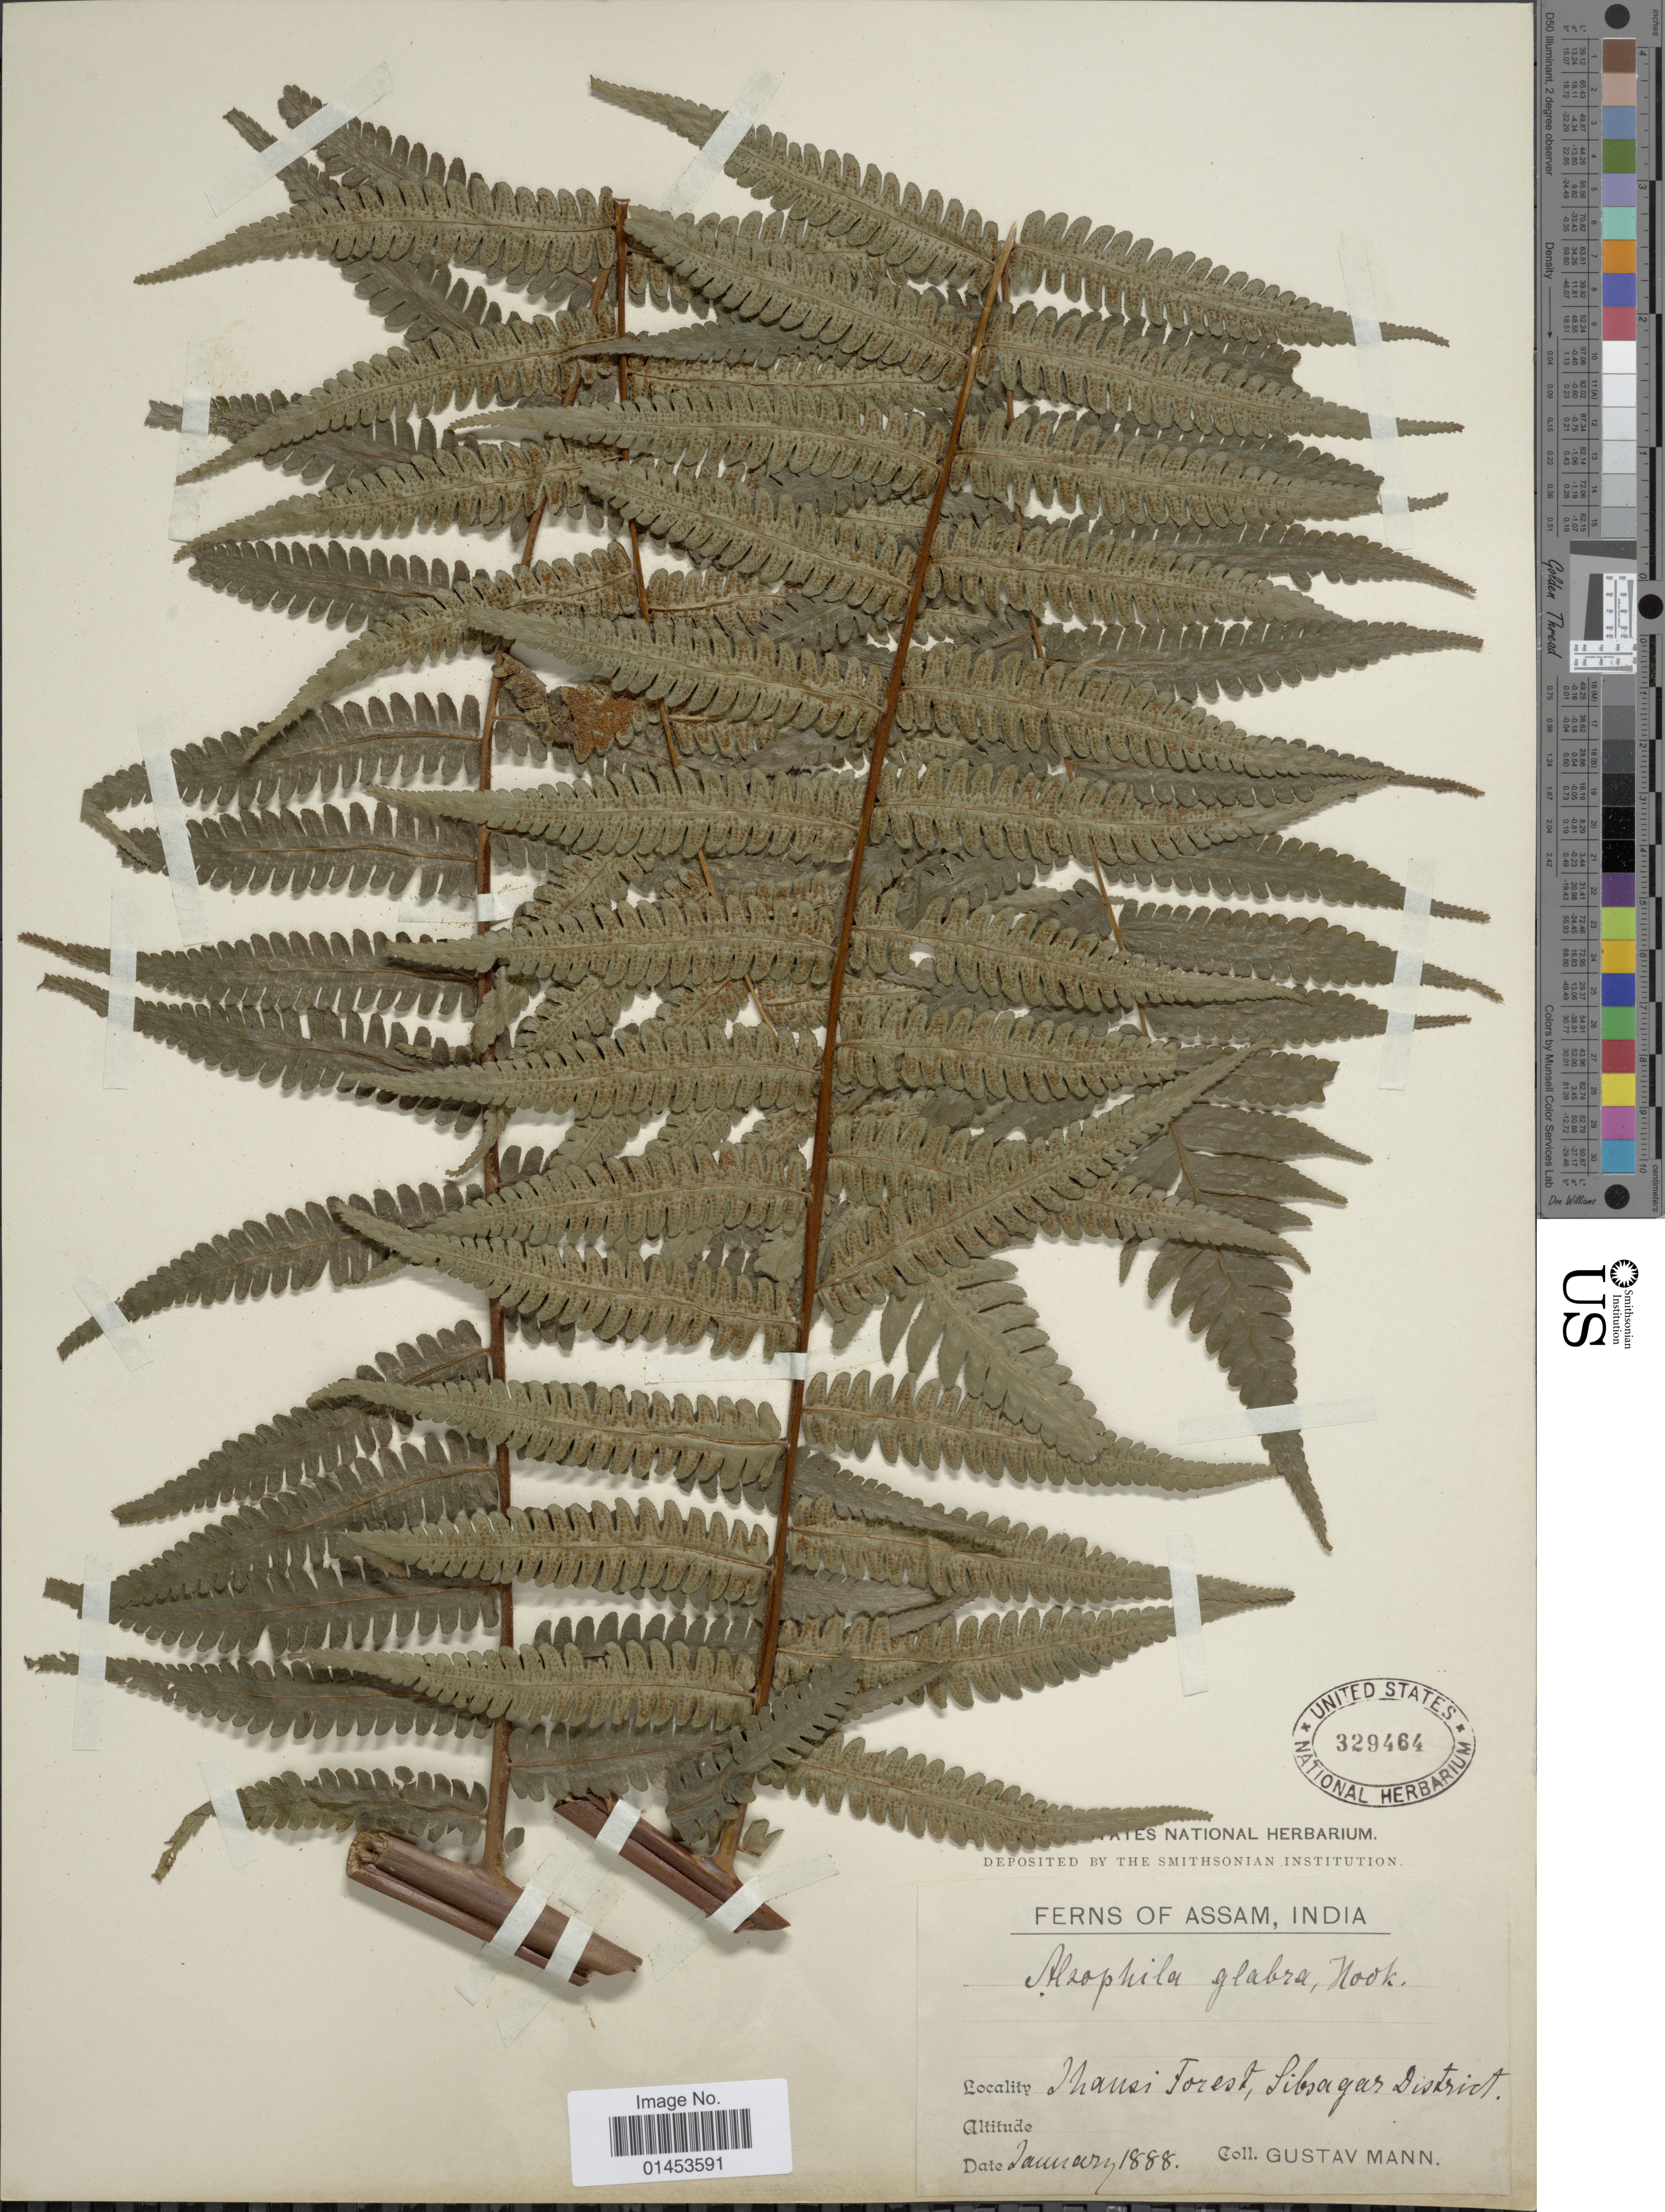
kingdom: Plantae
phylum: Tracheophyta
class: Polypodiopsida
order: Cyatheales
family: Cyatheaceae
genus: Cyathea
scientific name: Cyathea gigantea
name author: (Wall. ex Hook.) Holttum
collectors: G. Mann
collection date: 1888-01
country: India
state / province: Assam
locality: Assam, India, Jhansi forest, Sibsagar District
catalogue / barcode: US 329464